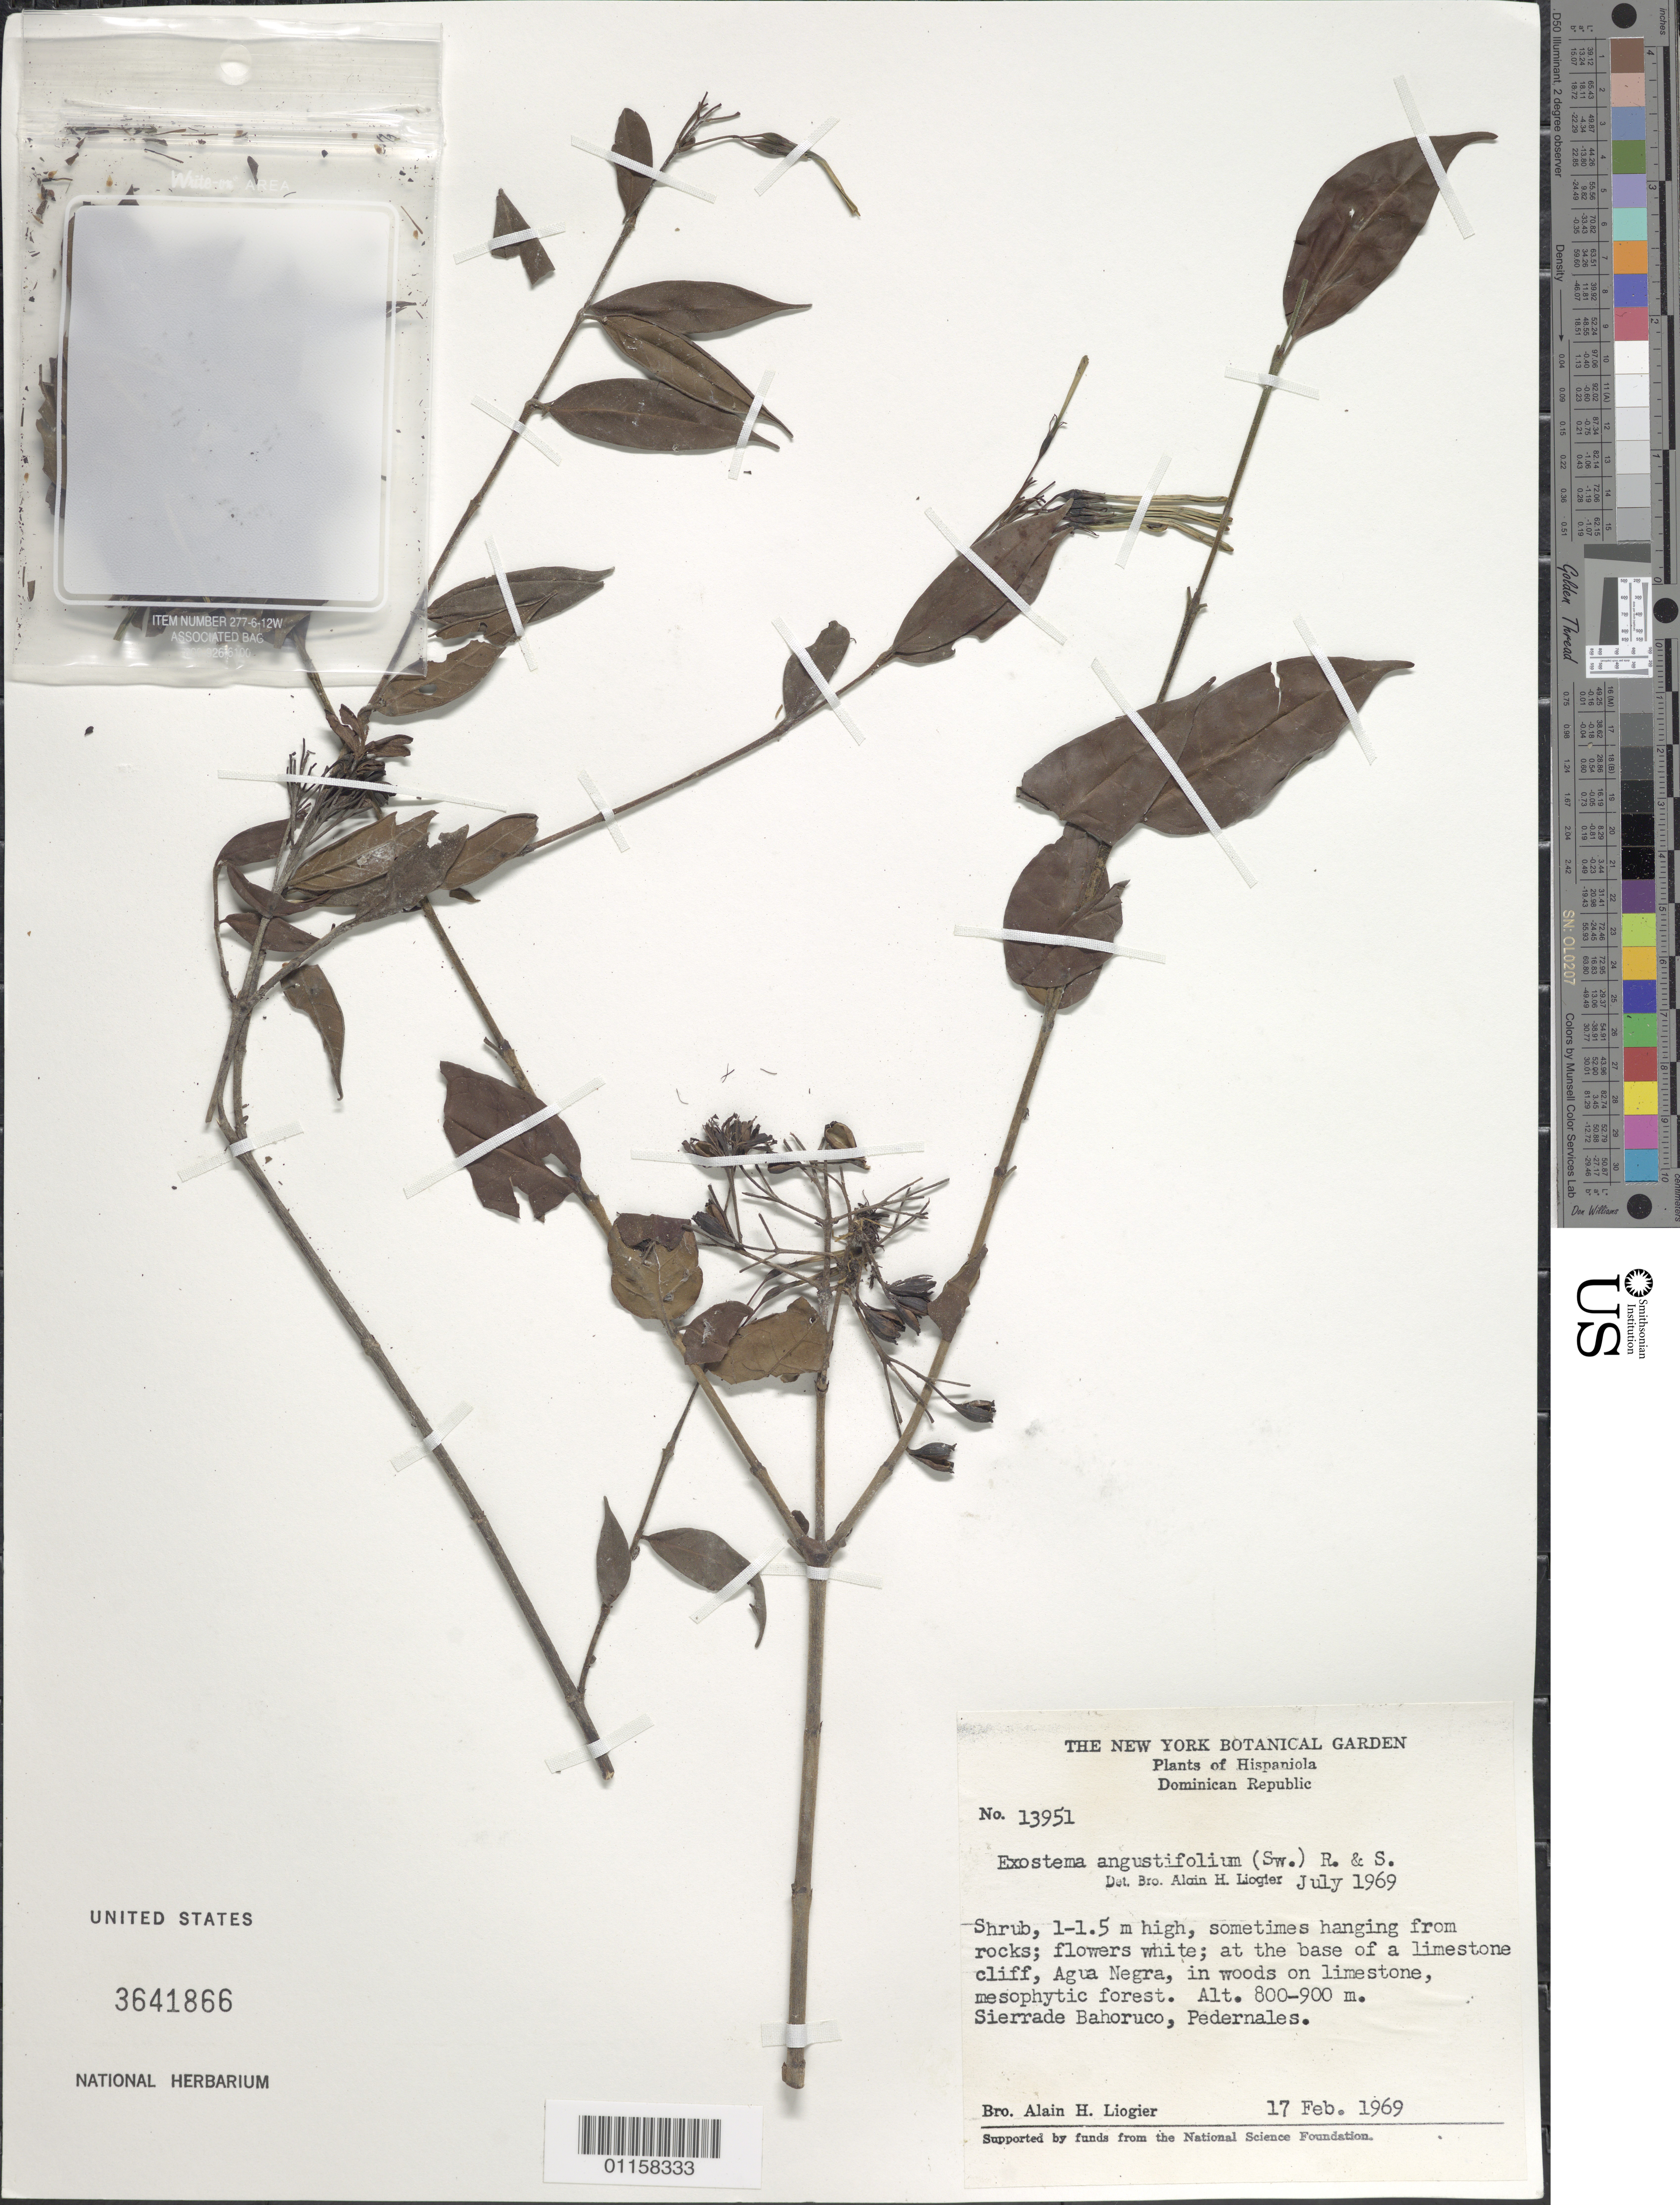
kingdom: Plantae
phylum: Tracheophyta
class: Magnoliopsida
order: Gentianales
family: Rubiaceae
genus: Exostema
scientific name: Exostema angustifolium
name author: (Sw.) Roem. & Schult.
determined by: Liogier, Alain H.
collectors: A. H. Liogier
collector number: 13951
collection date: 1969-02-17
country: Dominican Republic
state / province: Pedernales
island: Hispaniola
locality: Sierrade Bahoruco, Agua Negra.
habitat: In woods on limestone, mesophytic forest. At the base of a limestone cliff.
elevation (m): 800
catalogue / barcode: US 3641866